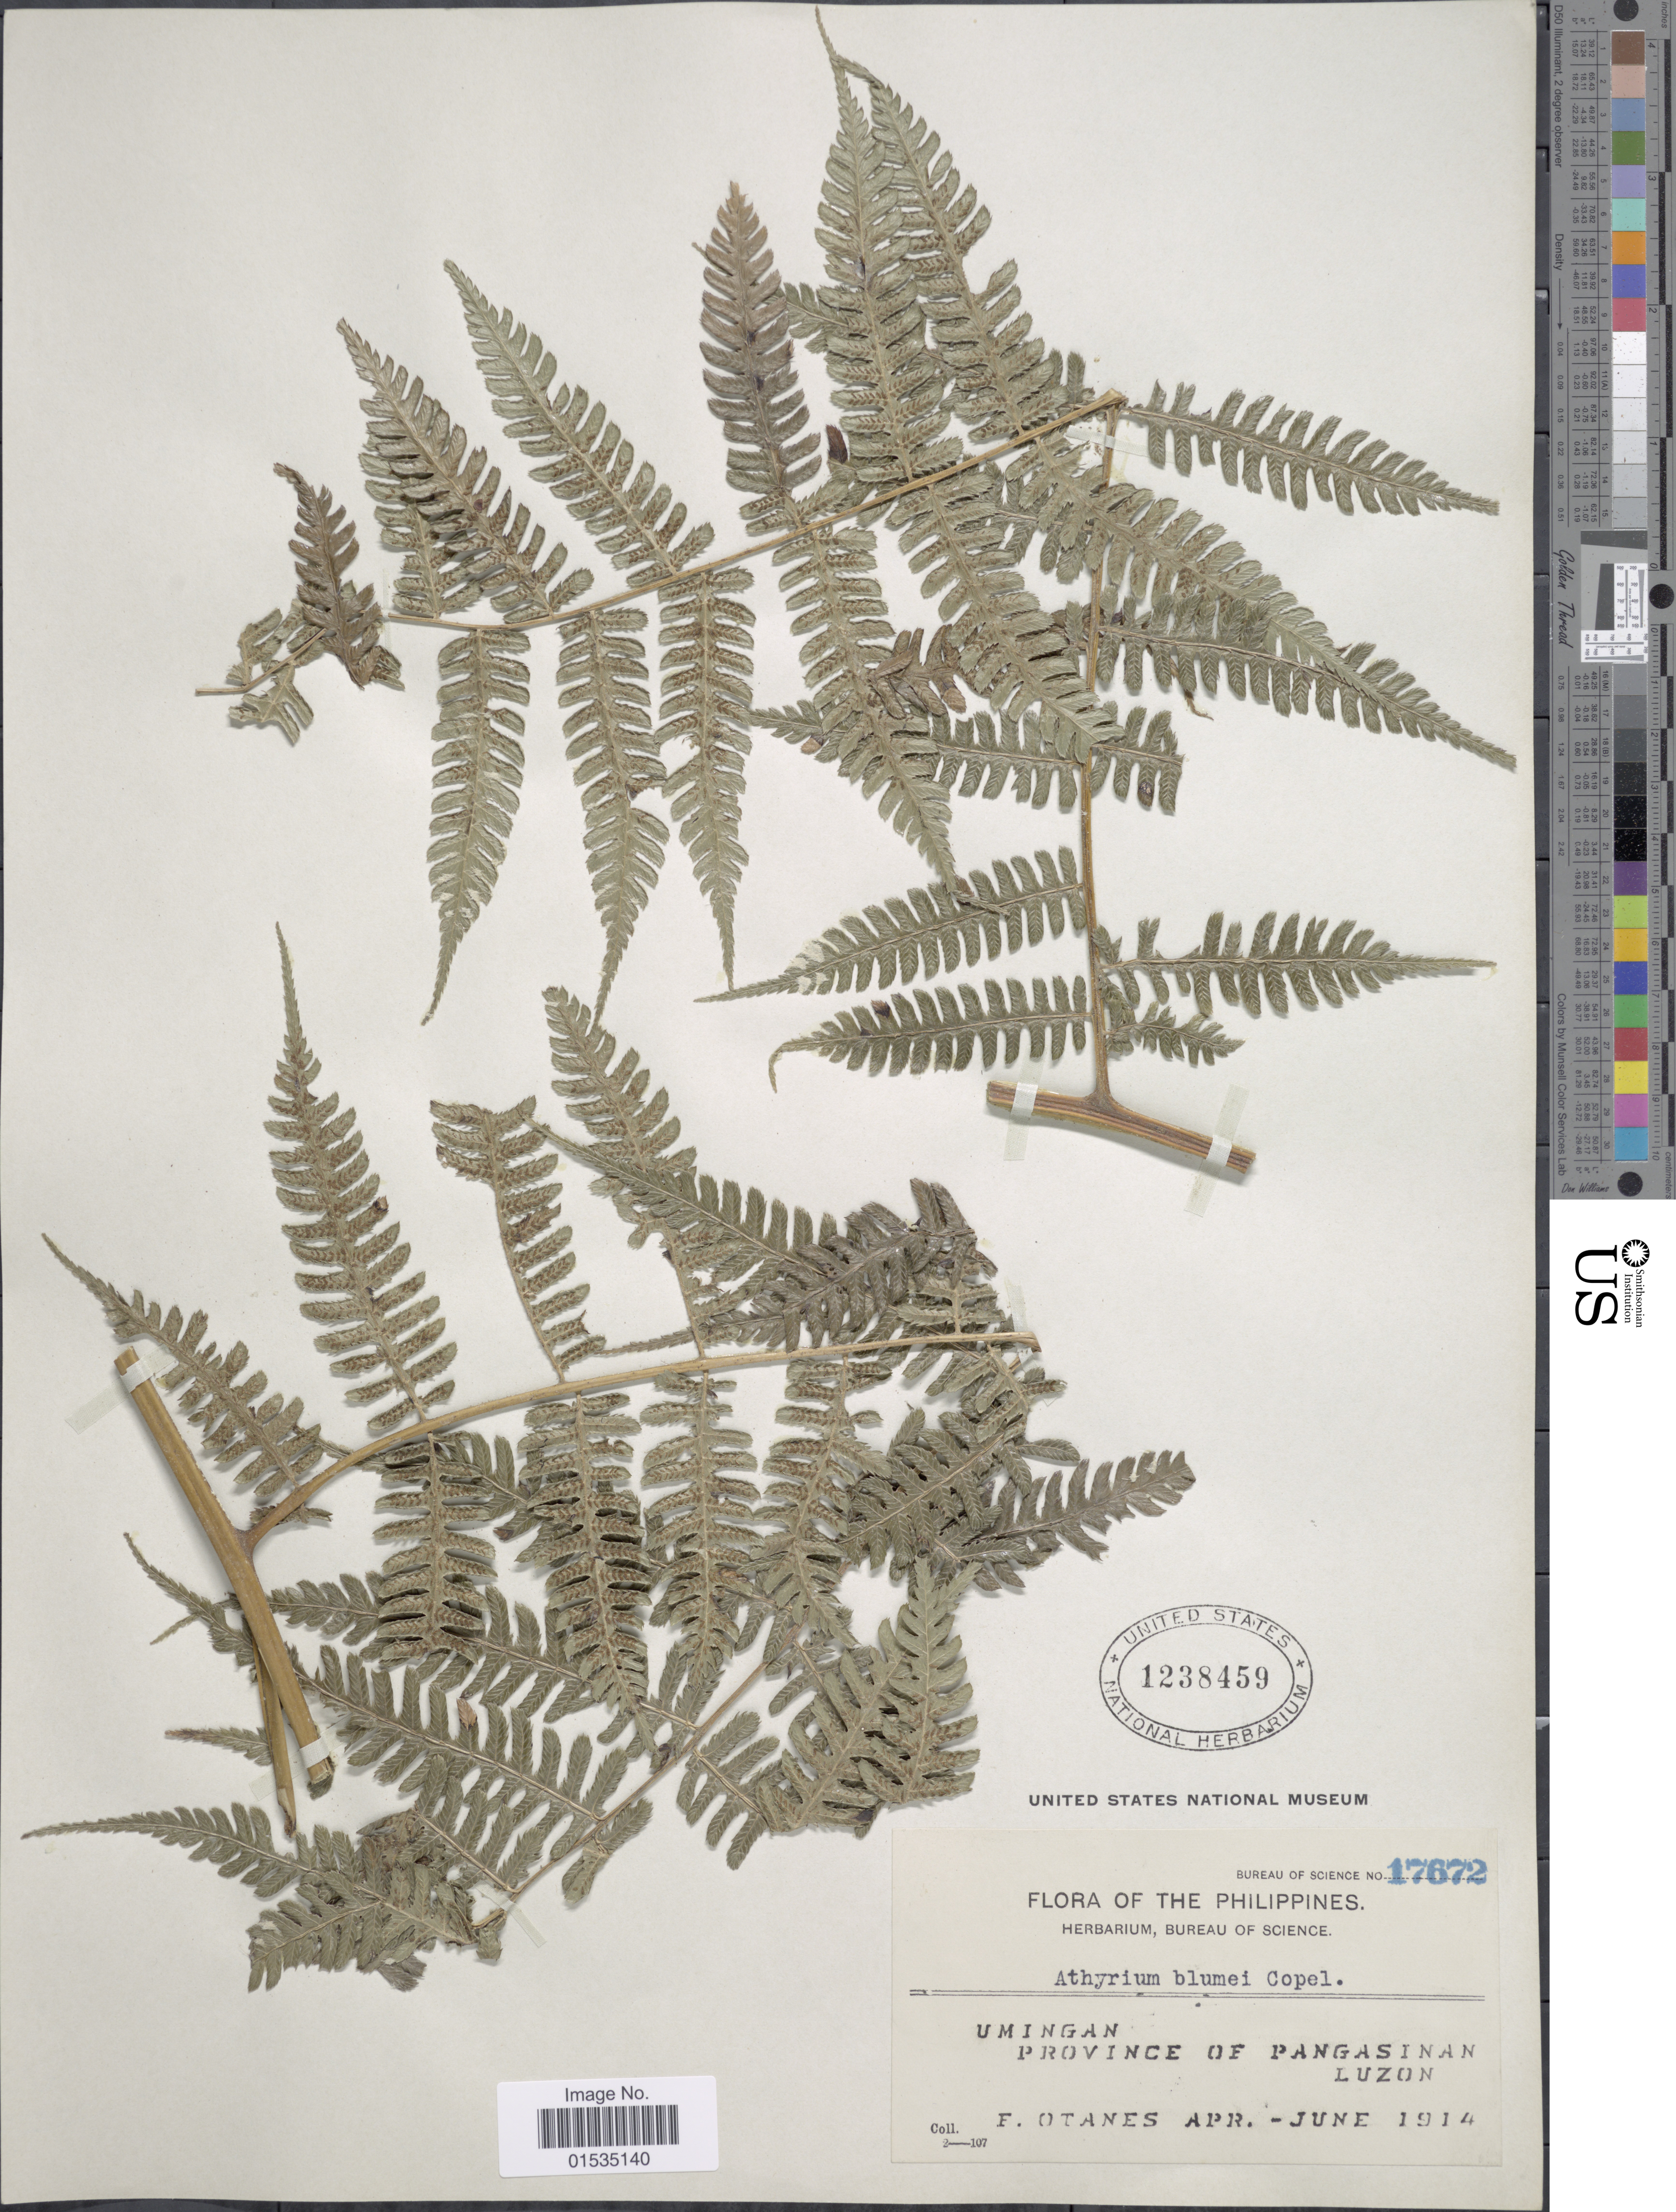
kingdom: Plantae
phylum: Tracheophyta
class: Polypodiopsida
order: Polypodiales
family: Athyriaceae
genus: Diplazium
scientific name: Diplazium polypodioides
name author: Blume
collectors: F. Q. Otanes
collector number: Bureau of Science 17672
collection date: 1914-04/1914-06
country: Philippines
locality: Umingan, Province of Pangasinan, Luzon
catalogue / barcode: US 1238459